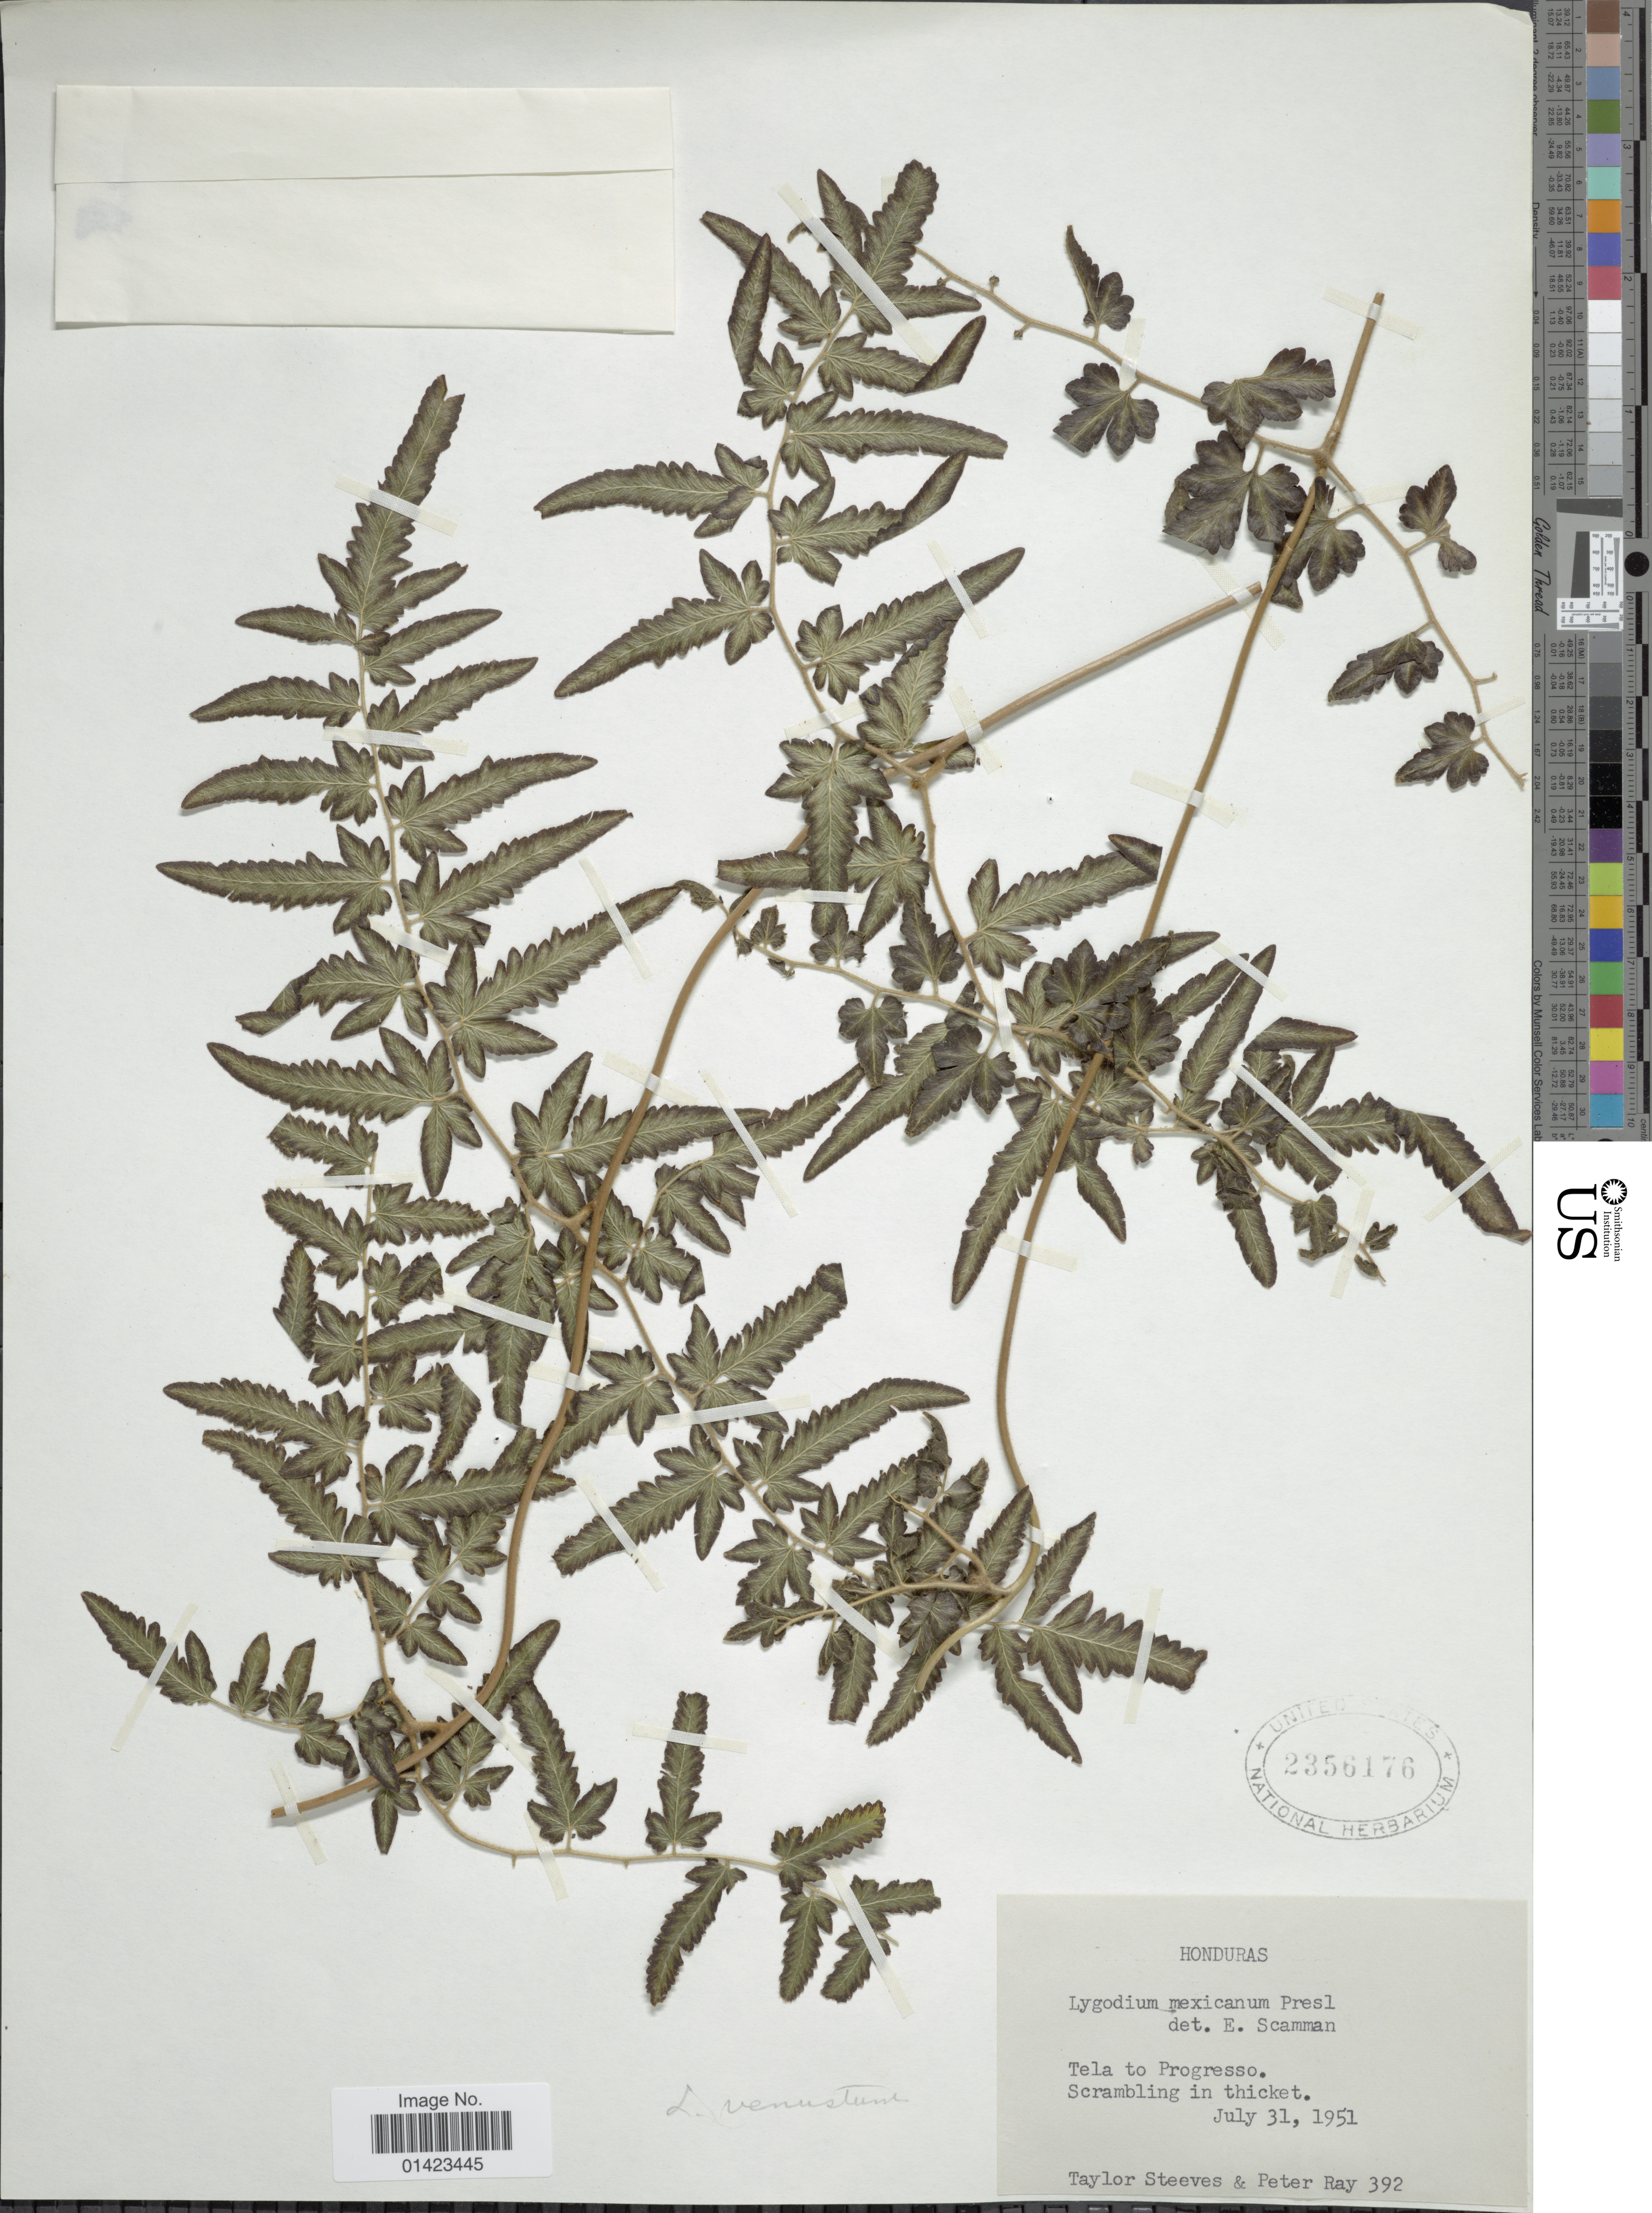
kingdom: Plantae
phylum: Tracheophyta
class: Polypodiopsida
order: Schizaeales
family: Lygodiaceae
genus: Lygodium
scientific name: Lygodium venustum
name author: Sw.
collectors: T. Steeves & P. Ray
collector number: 392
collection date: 1951-07-31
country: Honduras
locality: Honduras, Tela to Progresso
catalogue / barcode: US 2356176